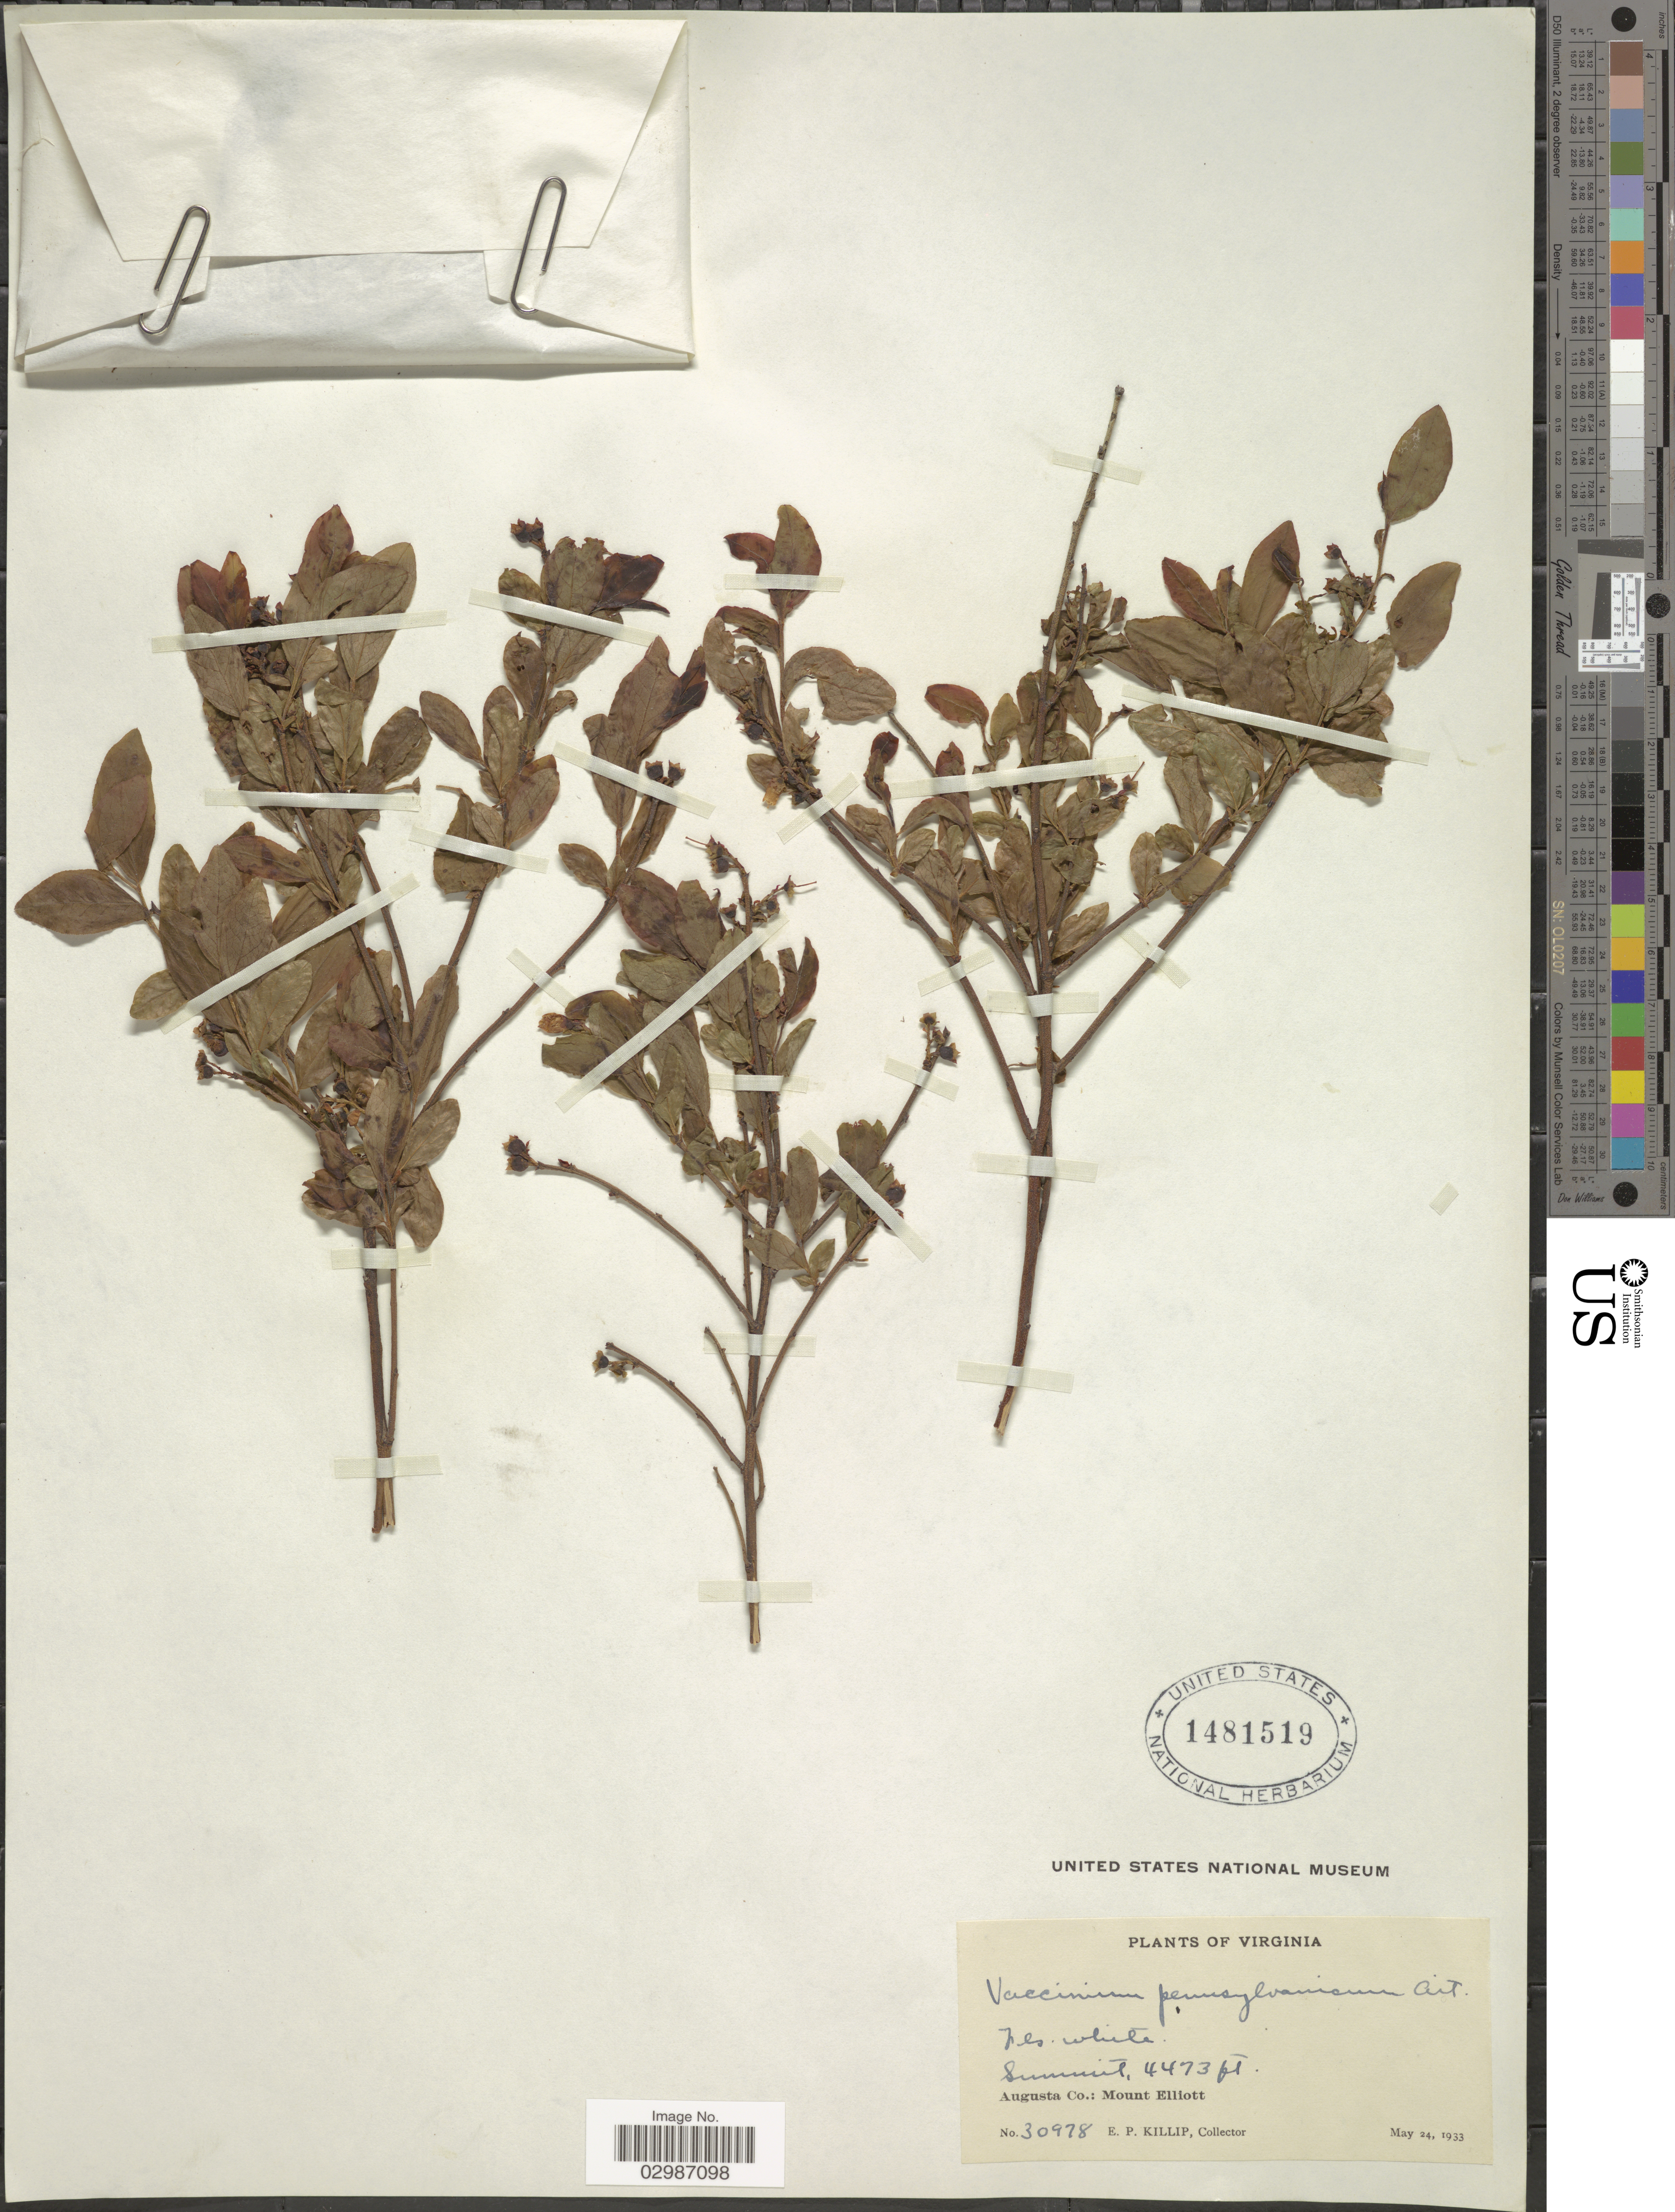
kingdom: Plantae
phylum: Tracheophyta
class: Magnoliopsida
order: Ericales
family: Ericaceae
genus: Vaccinium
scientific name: Vaccinium angustifolium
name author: Aiton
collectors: E. P. Killip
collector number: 30978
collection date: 1933-05-24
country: United States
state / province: Virginia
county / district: Augusta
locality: Summit. Augusta Co.: Mount Elliot.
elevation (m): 1363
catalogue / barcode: US 1481519